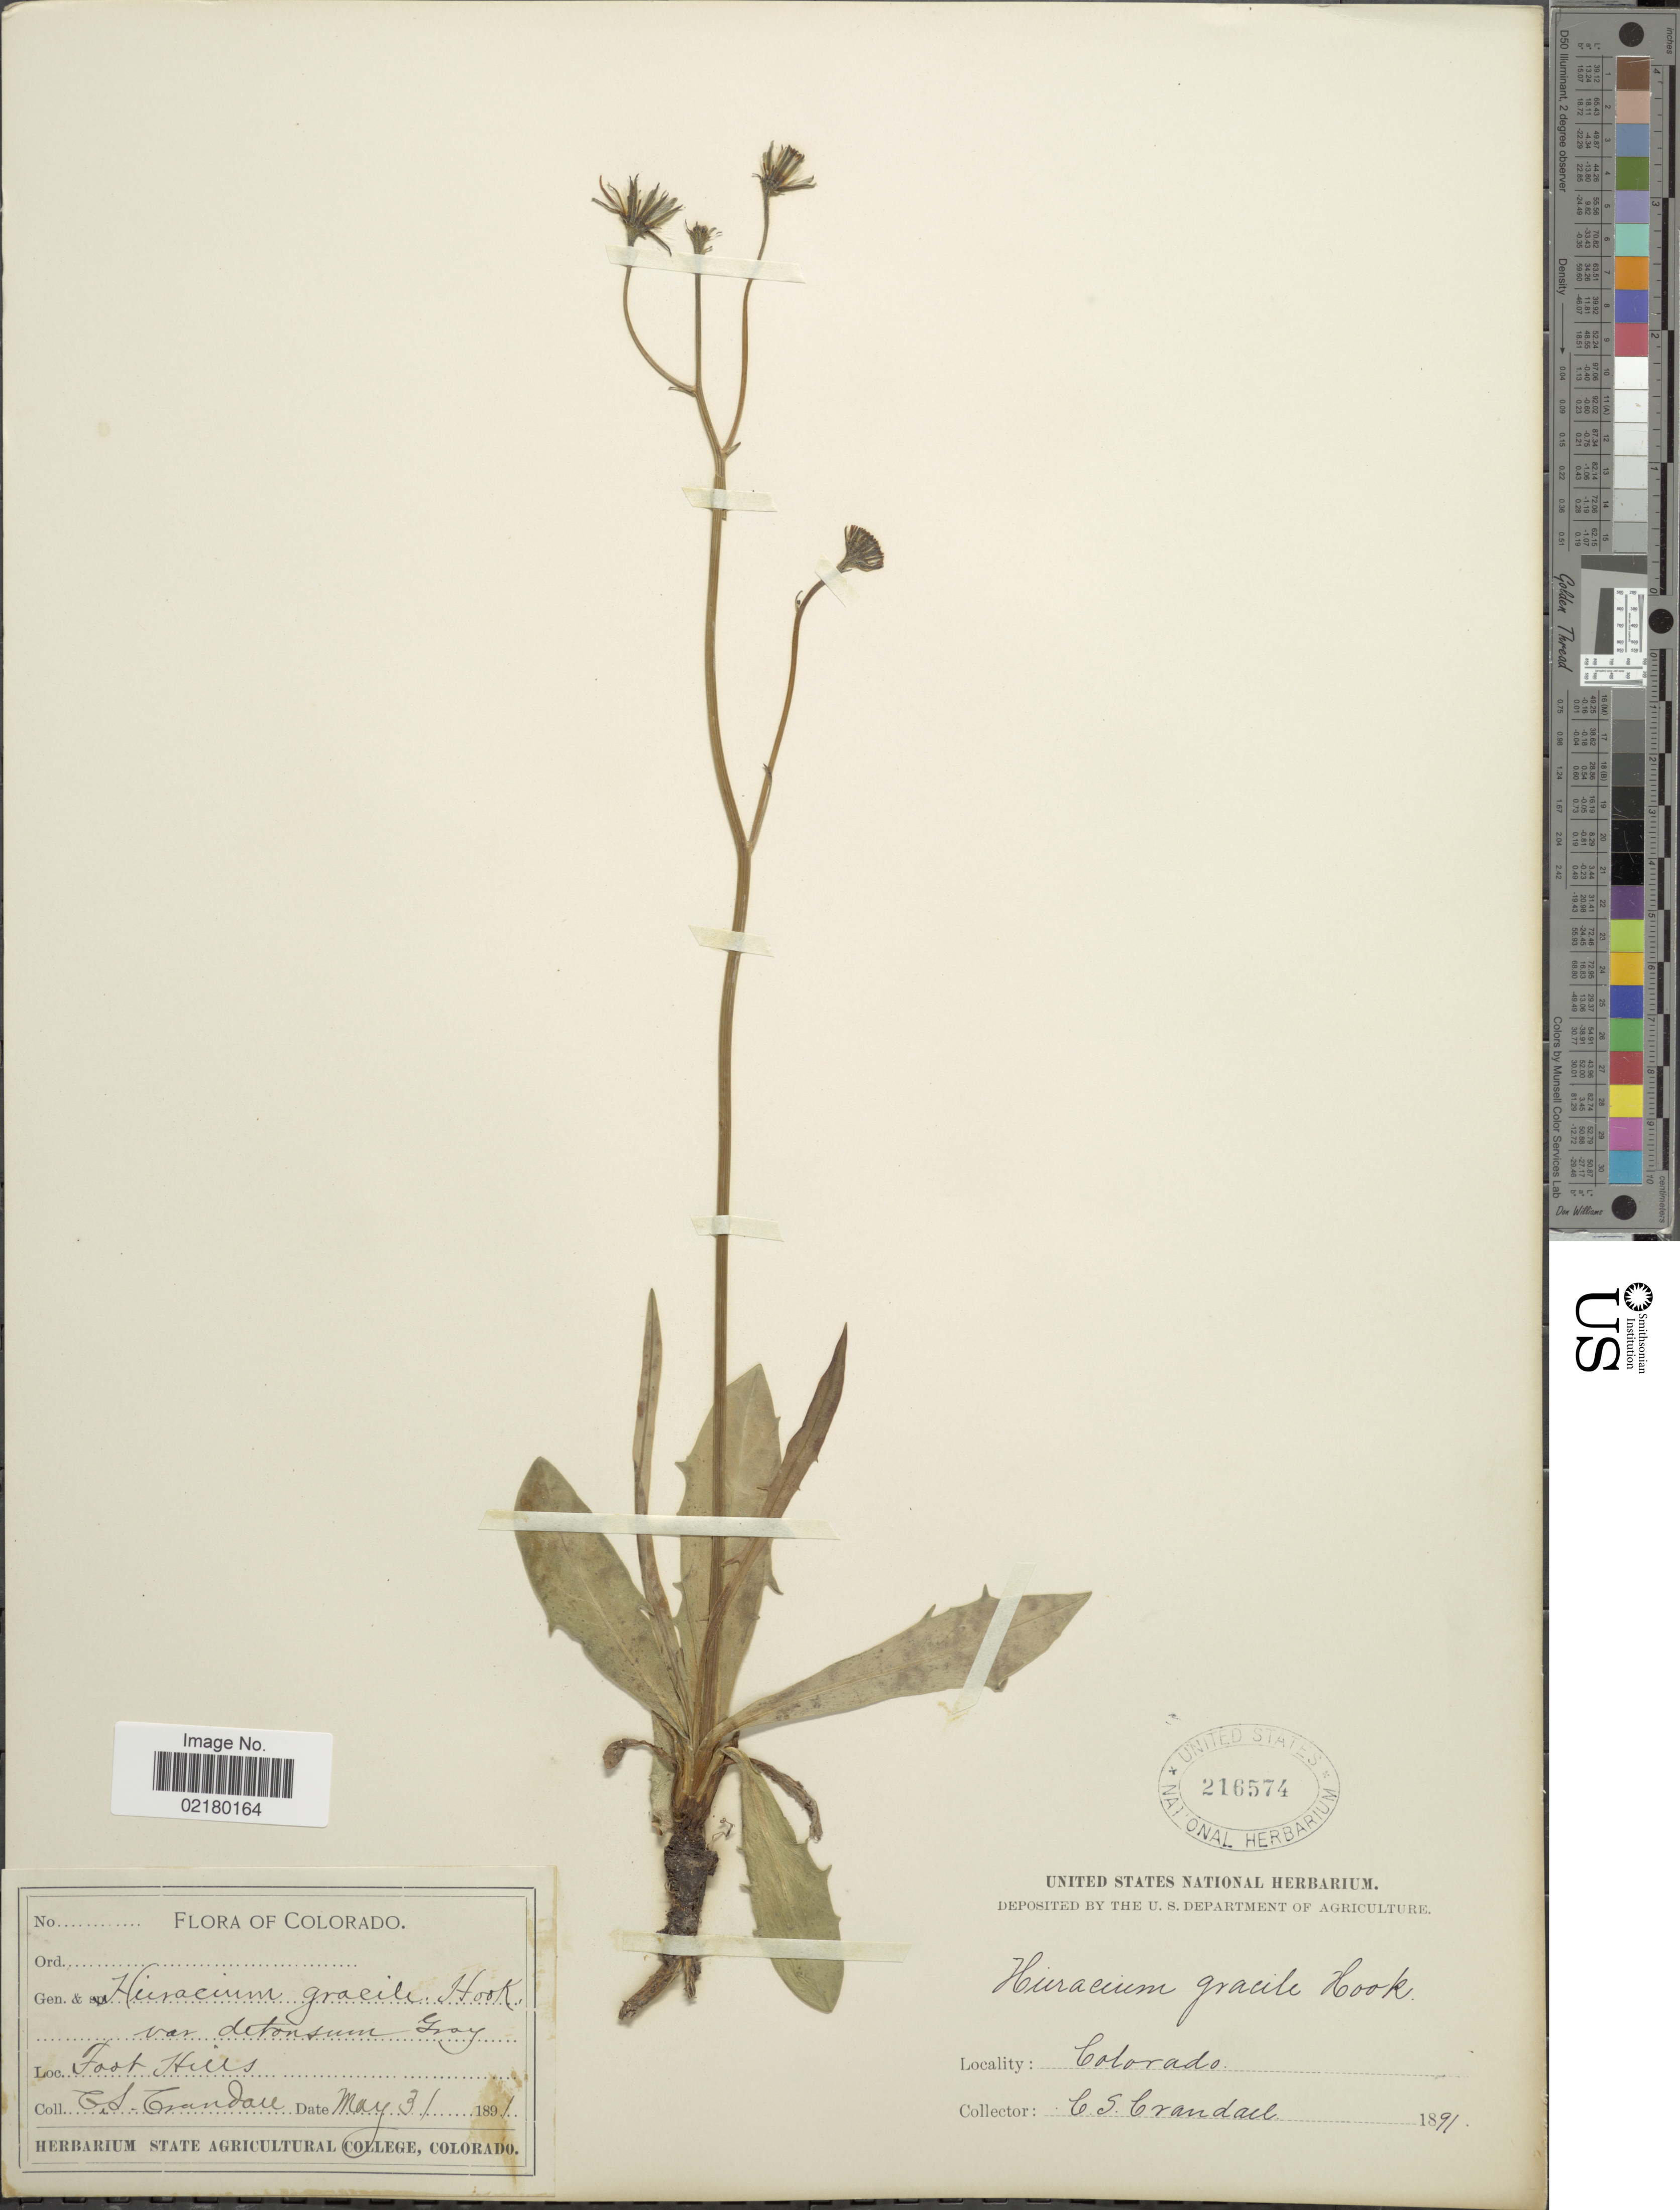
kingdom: Plantae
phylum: Tracheophyta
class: Magnoliopsida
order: Asterales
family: Asteraceae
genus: Hieracium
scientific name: Hieracium triste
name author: Willd. ex Spreng.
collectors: C. Crandall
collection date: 1891-05-31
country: United States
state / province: Colorado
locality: Foot hills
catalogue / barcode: US 216574